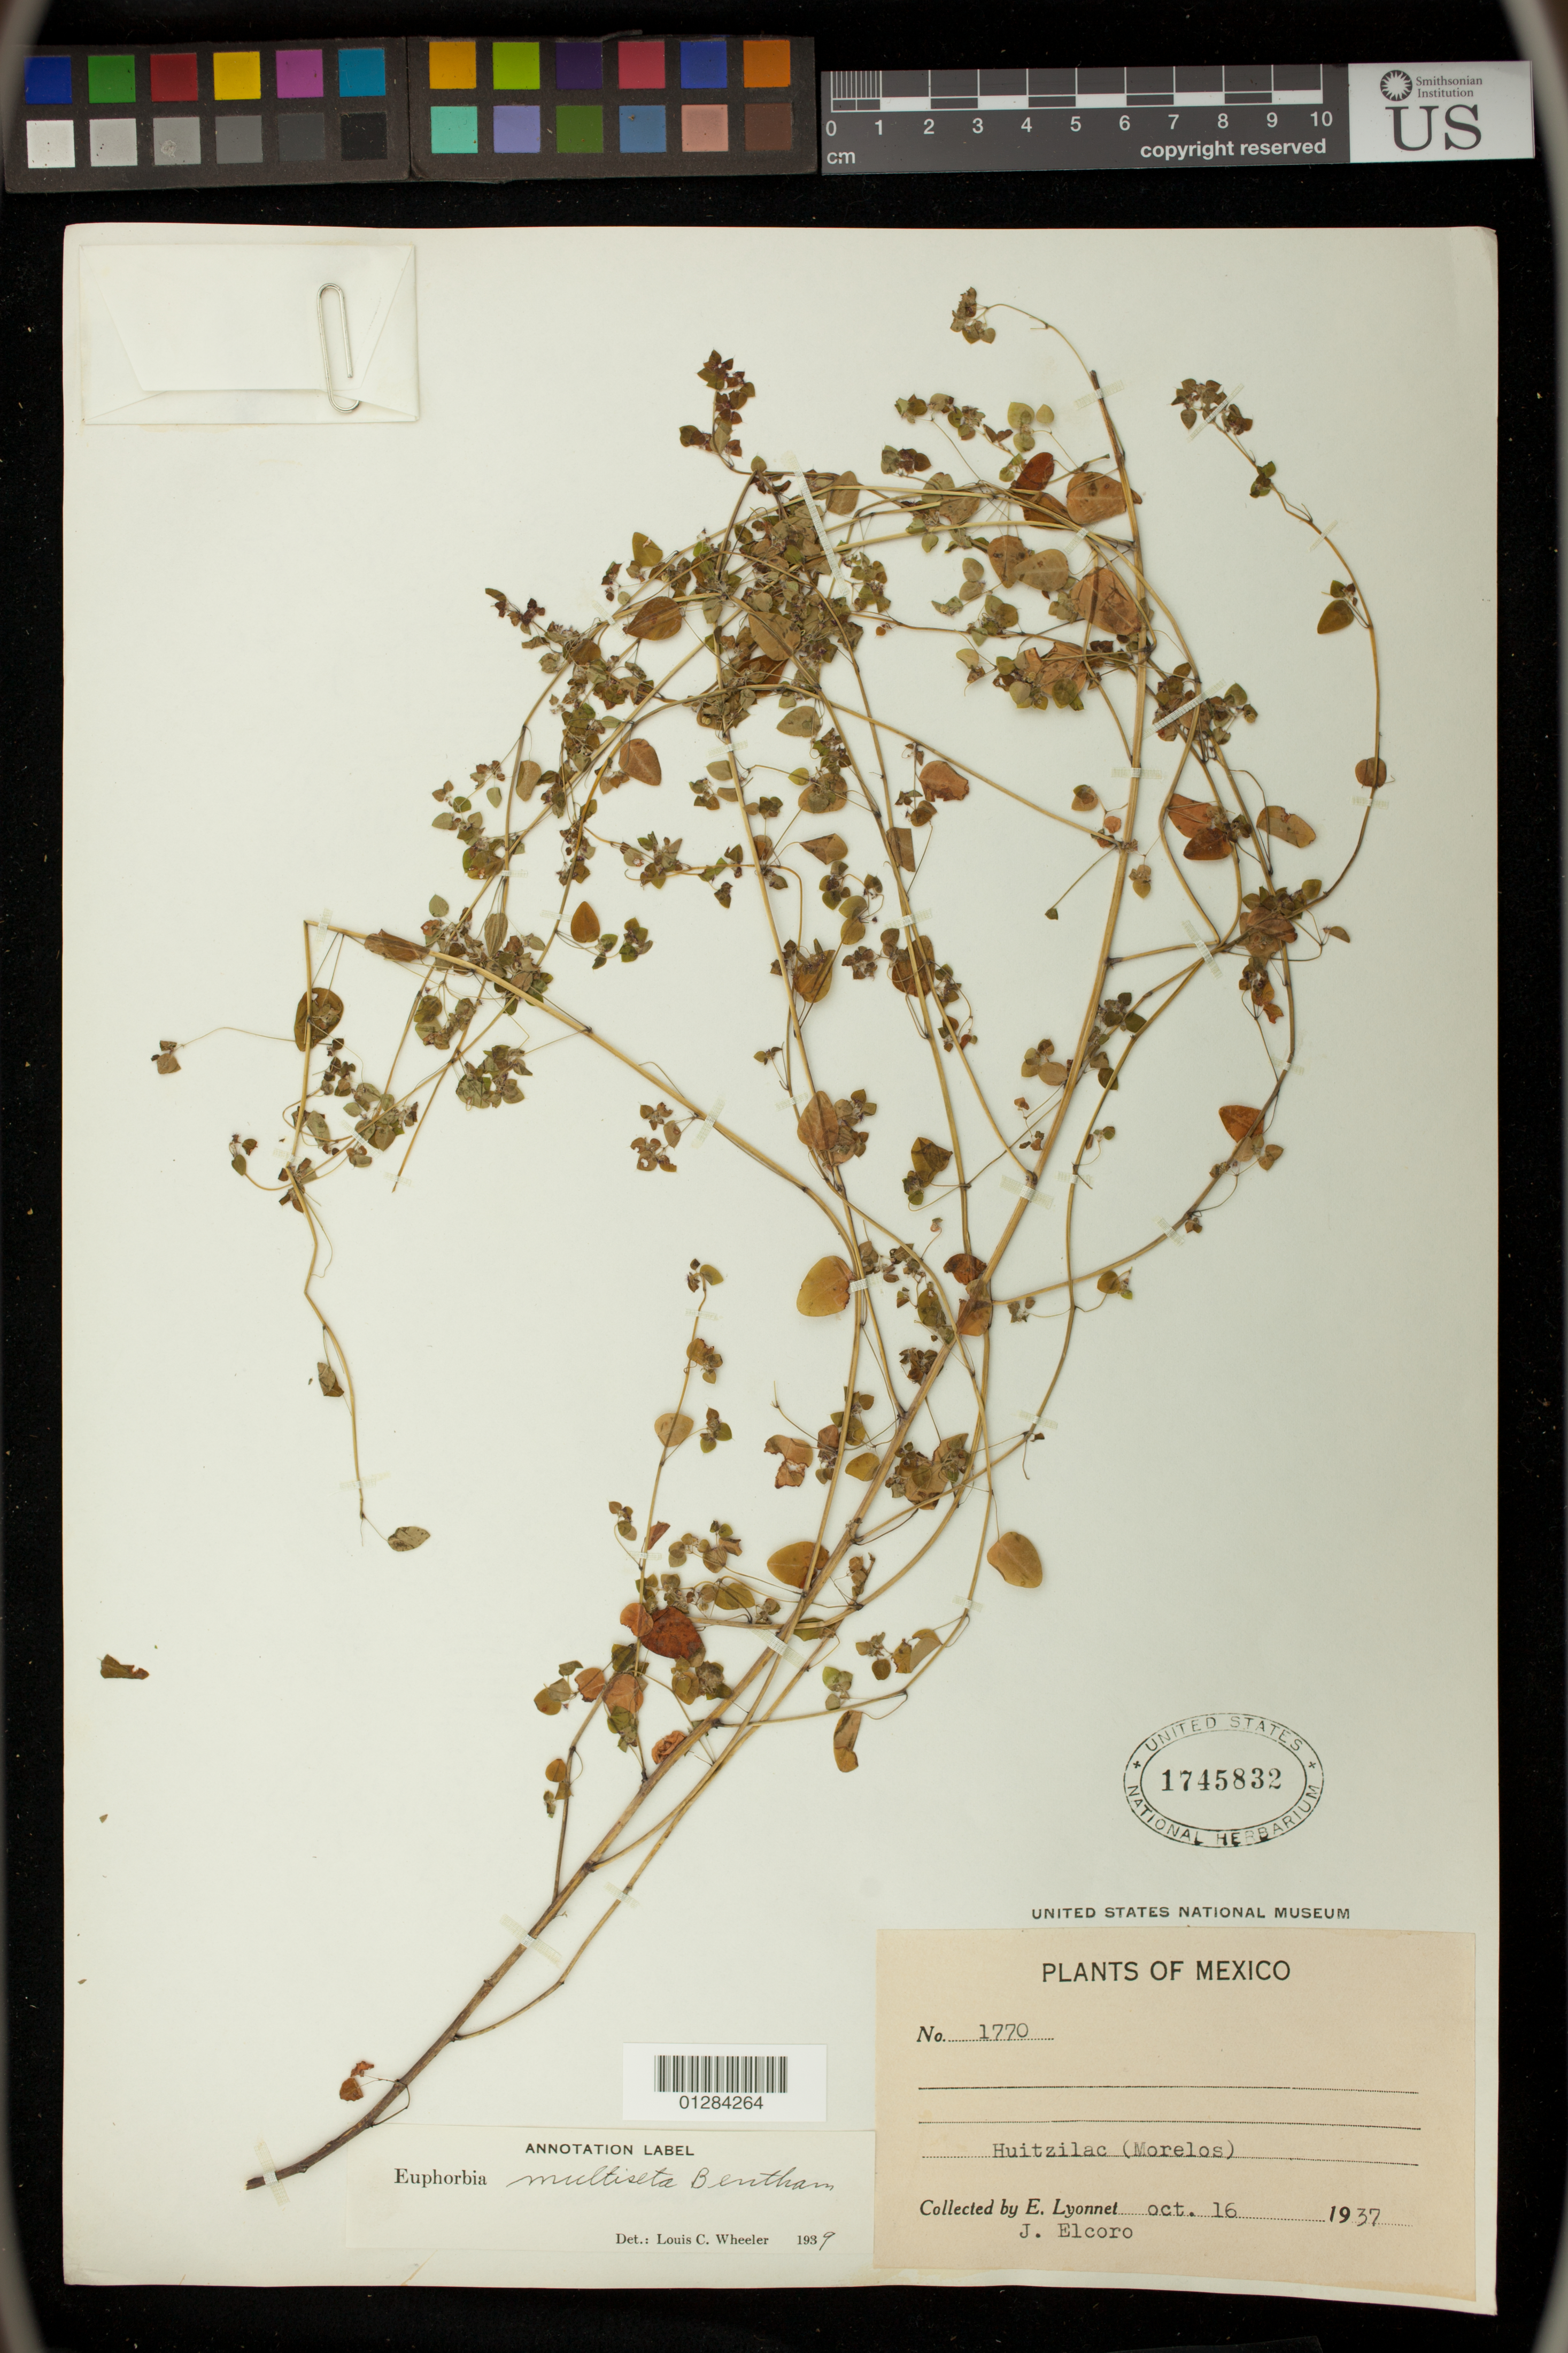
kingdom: Plantae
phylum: Tracheophyta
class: Magnoliopsida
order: Malpighiales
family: Euphorbiaceae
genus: Euphorbia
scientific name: Euphorbia multiseta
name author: Benth.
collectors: E. Lyonnet & J. Elcoro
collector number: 1770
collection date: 1937-10-16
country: Mexico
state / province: Morelos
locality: Huitzilac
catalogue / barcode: US 1745832